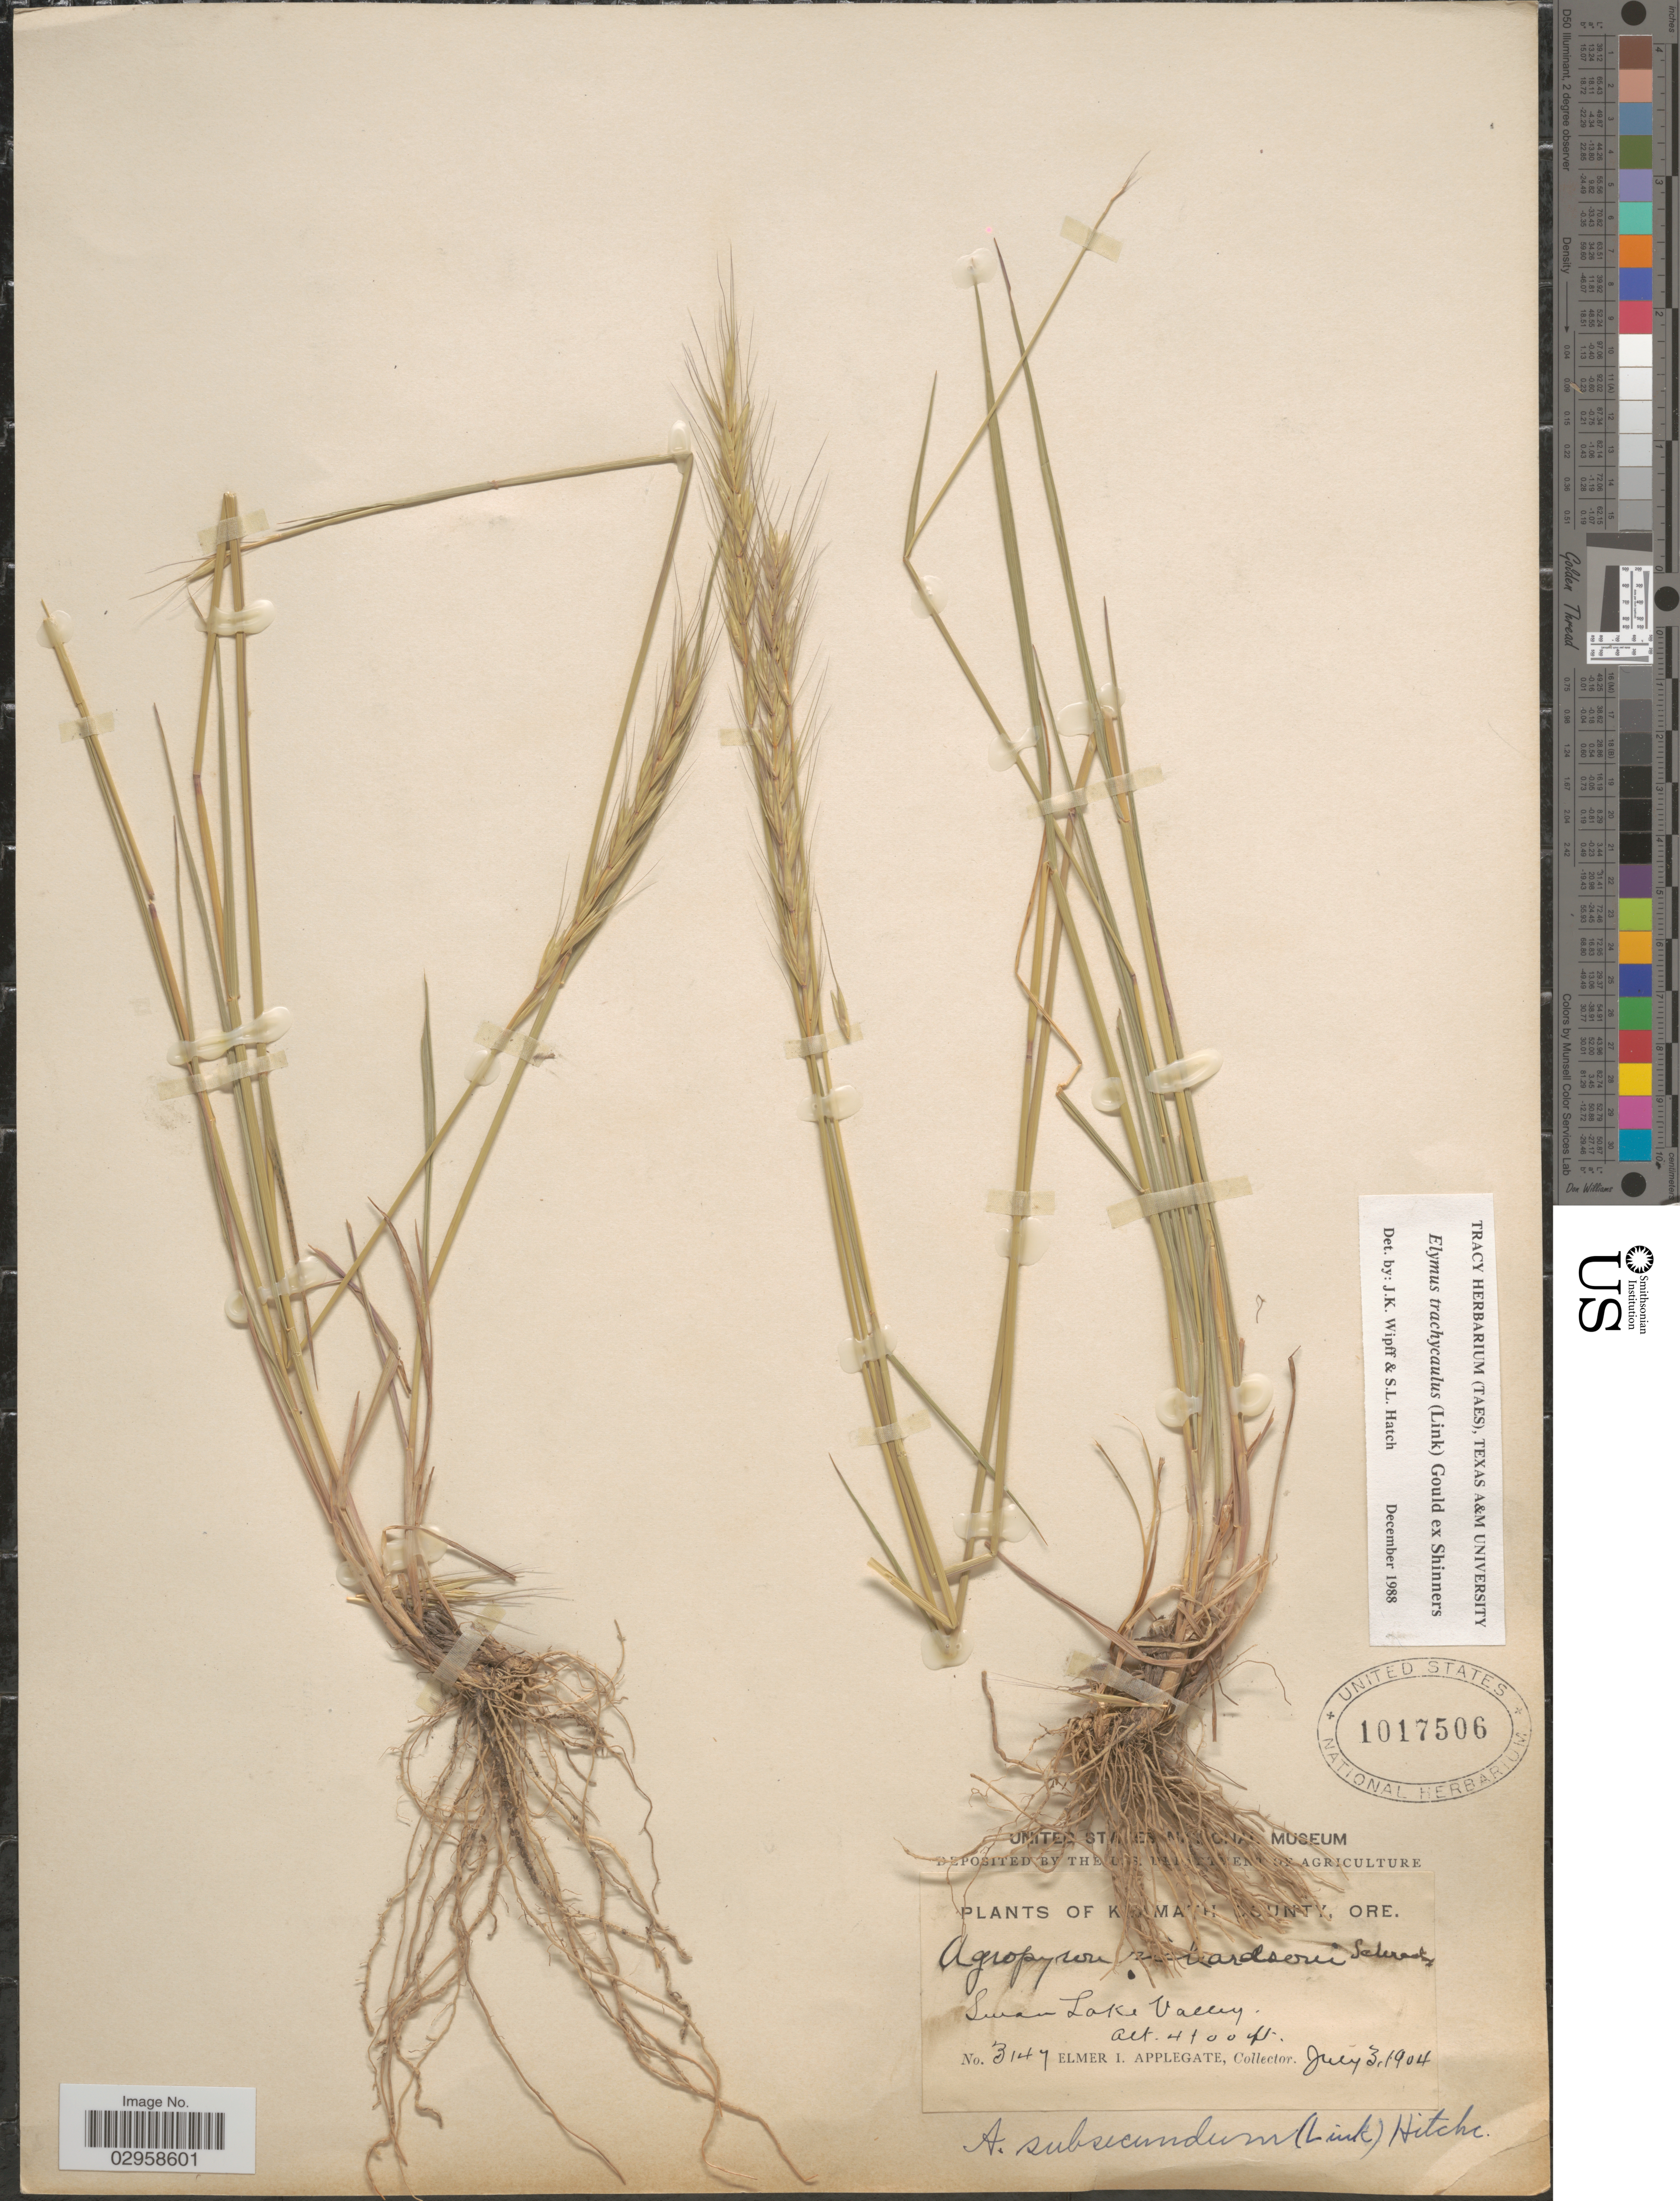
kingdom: Plantae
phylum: Tracheophyta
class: Liliopsida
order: Poales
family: Poaceae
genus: Elymus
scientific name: Elymus trachycaulus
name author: (Link) Gould ex Shinners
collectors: E. I. Applegate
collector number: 3147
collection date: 1904-07-03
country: United States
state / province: Oregon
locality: Klamath County. Swan Lake Valley.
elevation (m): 1250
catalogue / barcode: US 1017506